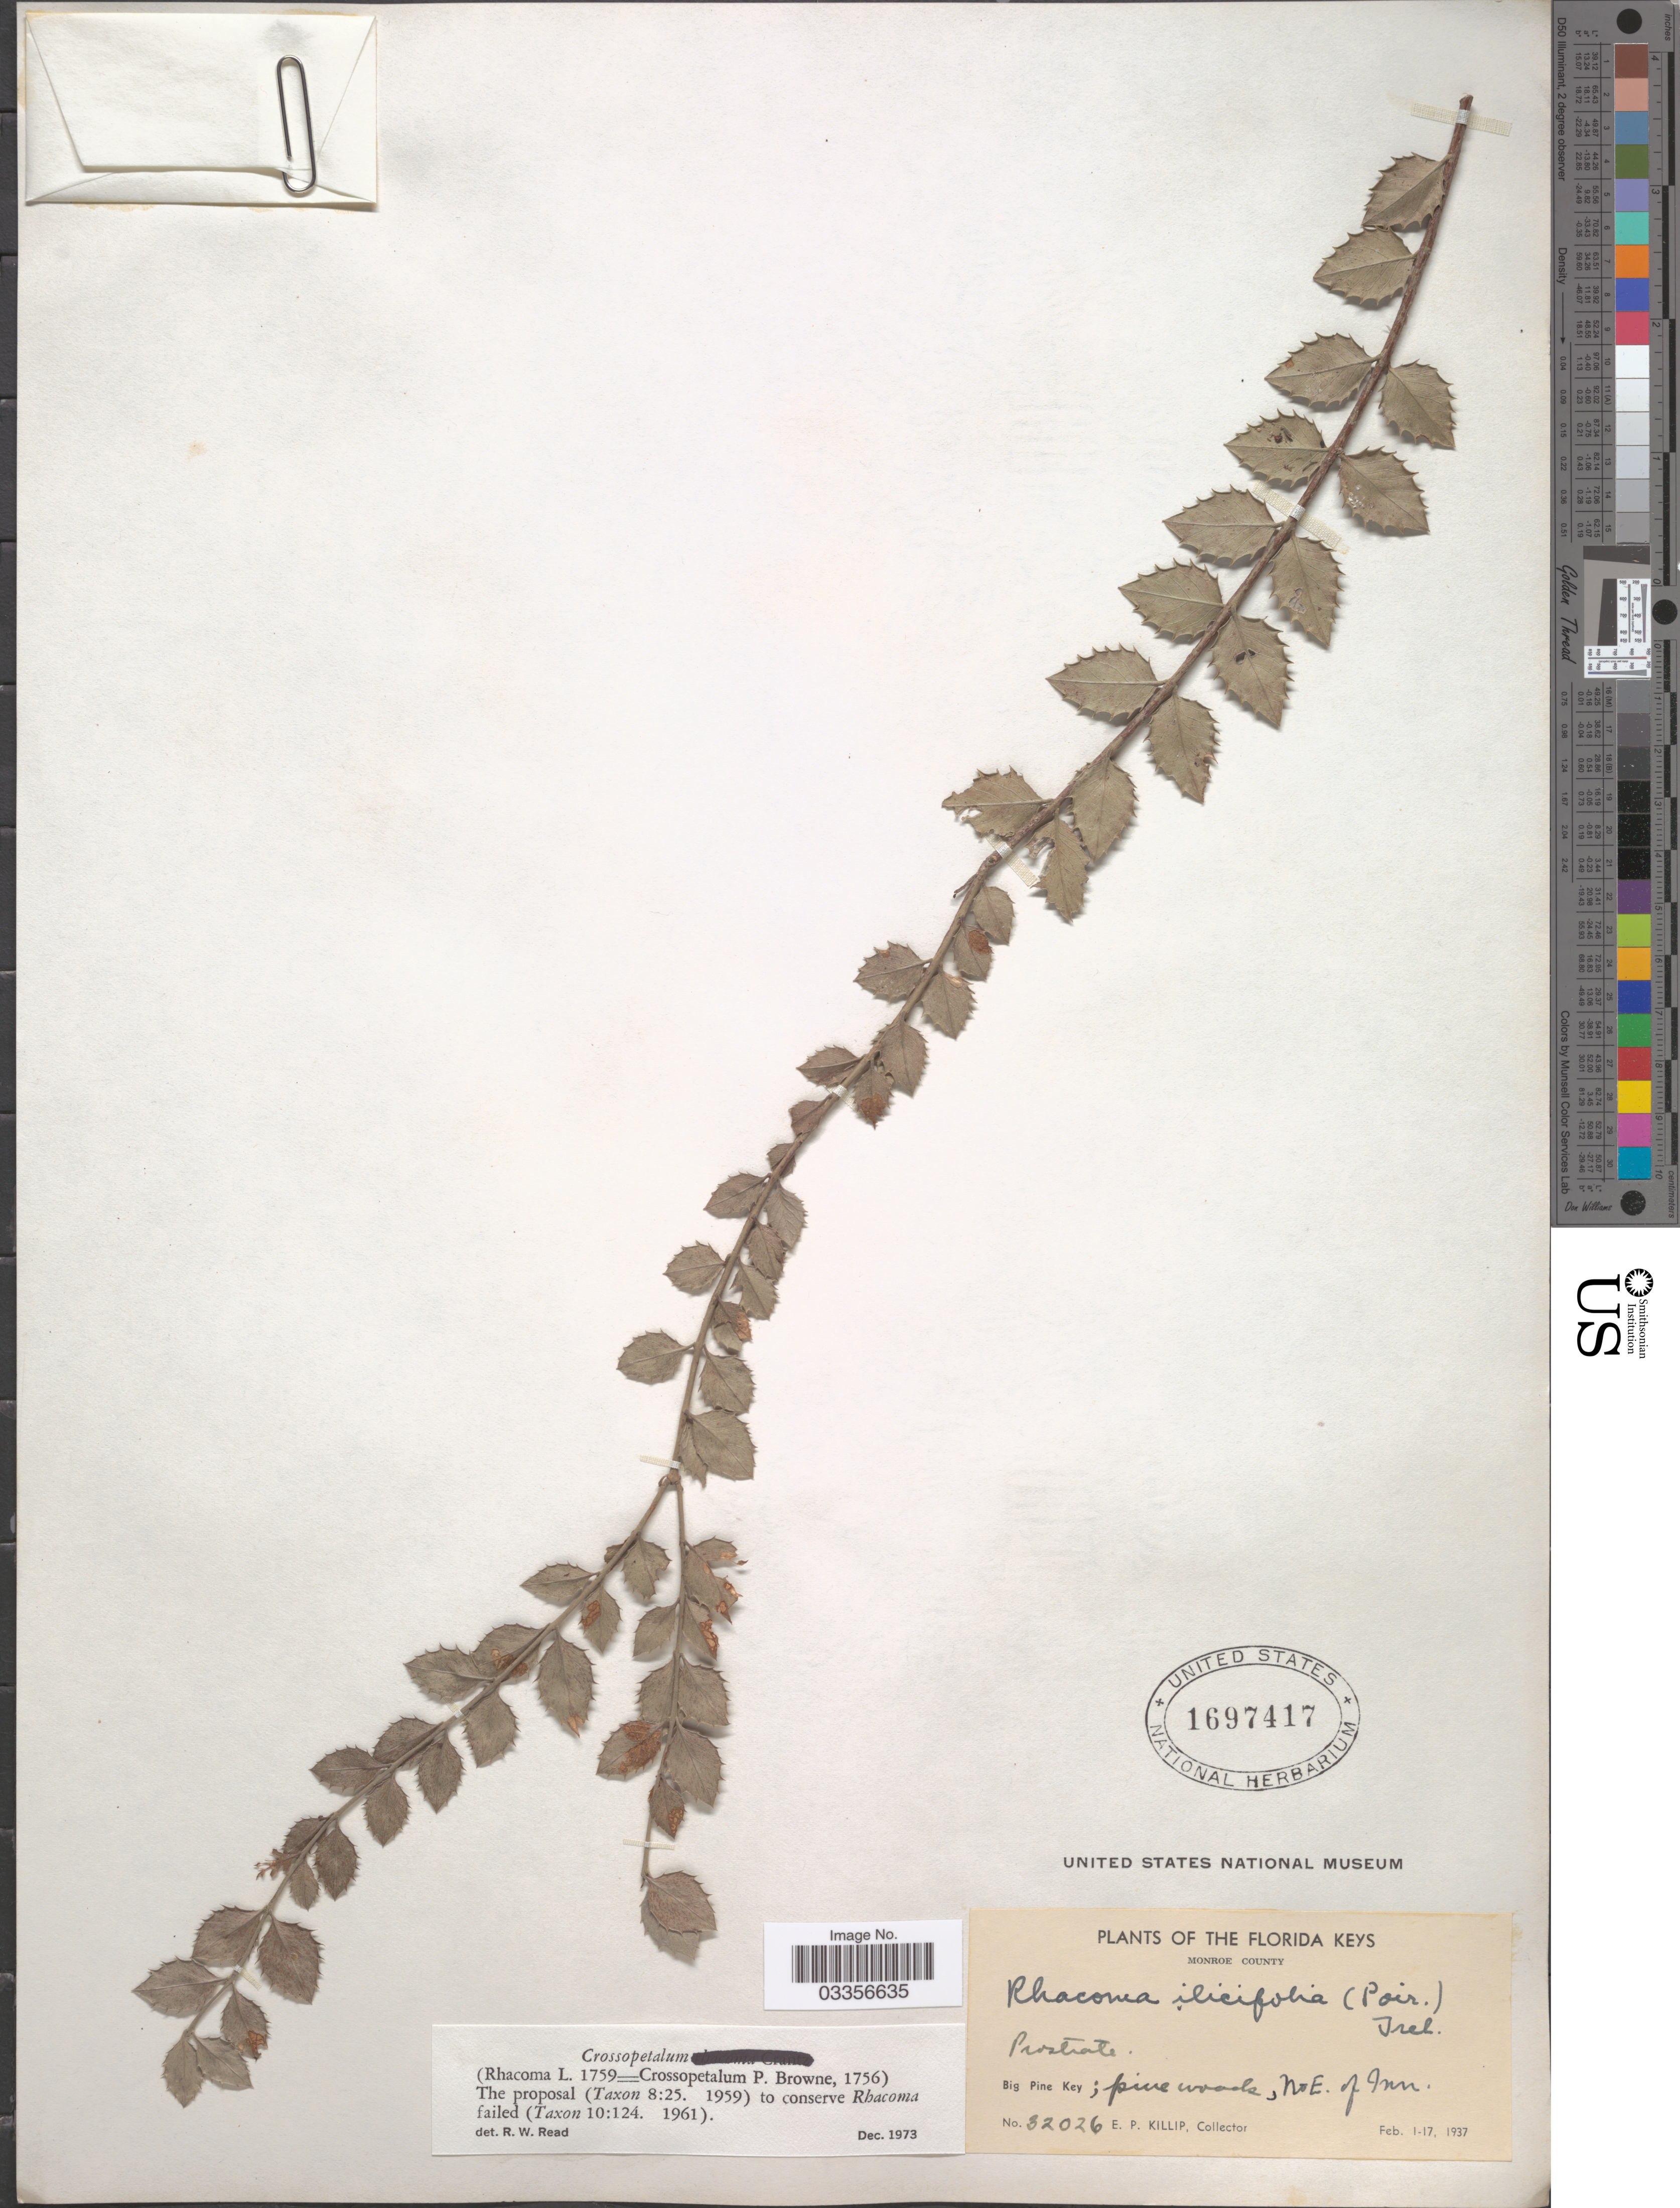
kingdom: Plantae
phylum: Tracheophyta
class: Magnoliopsida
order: Celastrales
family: Celastraceae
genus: Crossopetalum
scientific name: Crossopetalum ilicifolium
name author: (Poir.) Kuntze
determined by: Strong, Mark T., (BOT), Smithsonian Institution - National Museum of Natural History (UNITED STATES)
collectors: E. P. Killip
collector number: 32026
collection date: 1937-02-01/1937-02-17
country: United States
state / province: Florida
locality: Florida Keys, Monroe County, Big Pine Key; N.E. of Inn.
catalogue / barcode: US 1697417